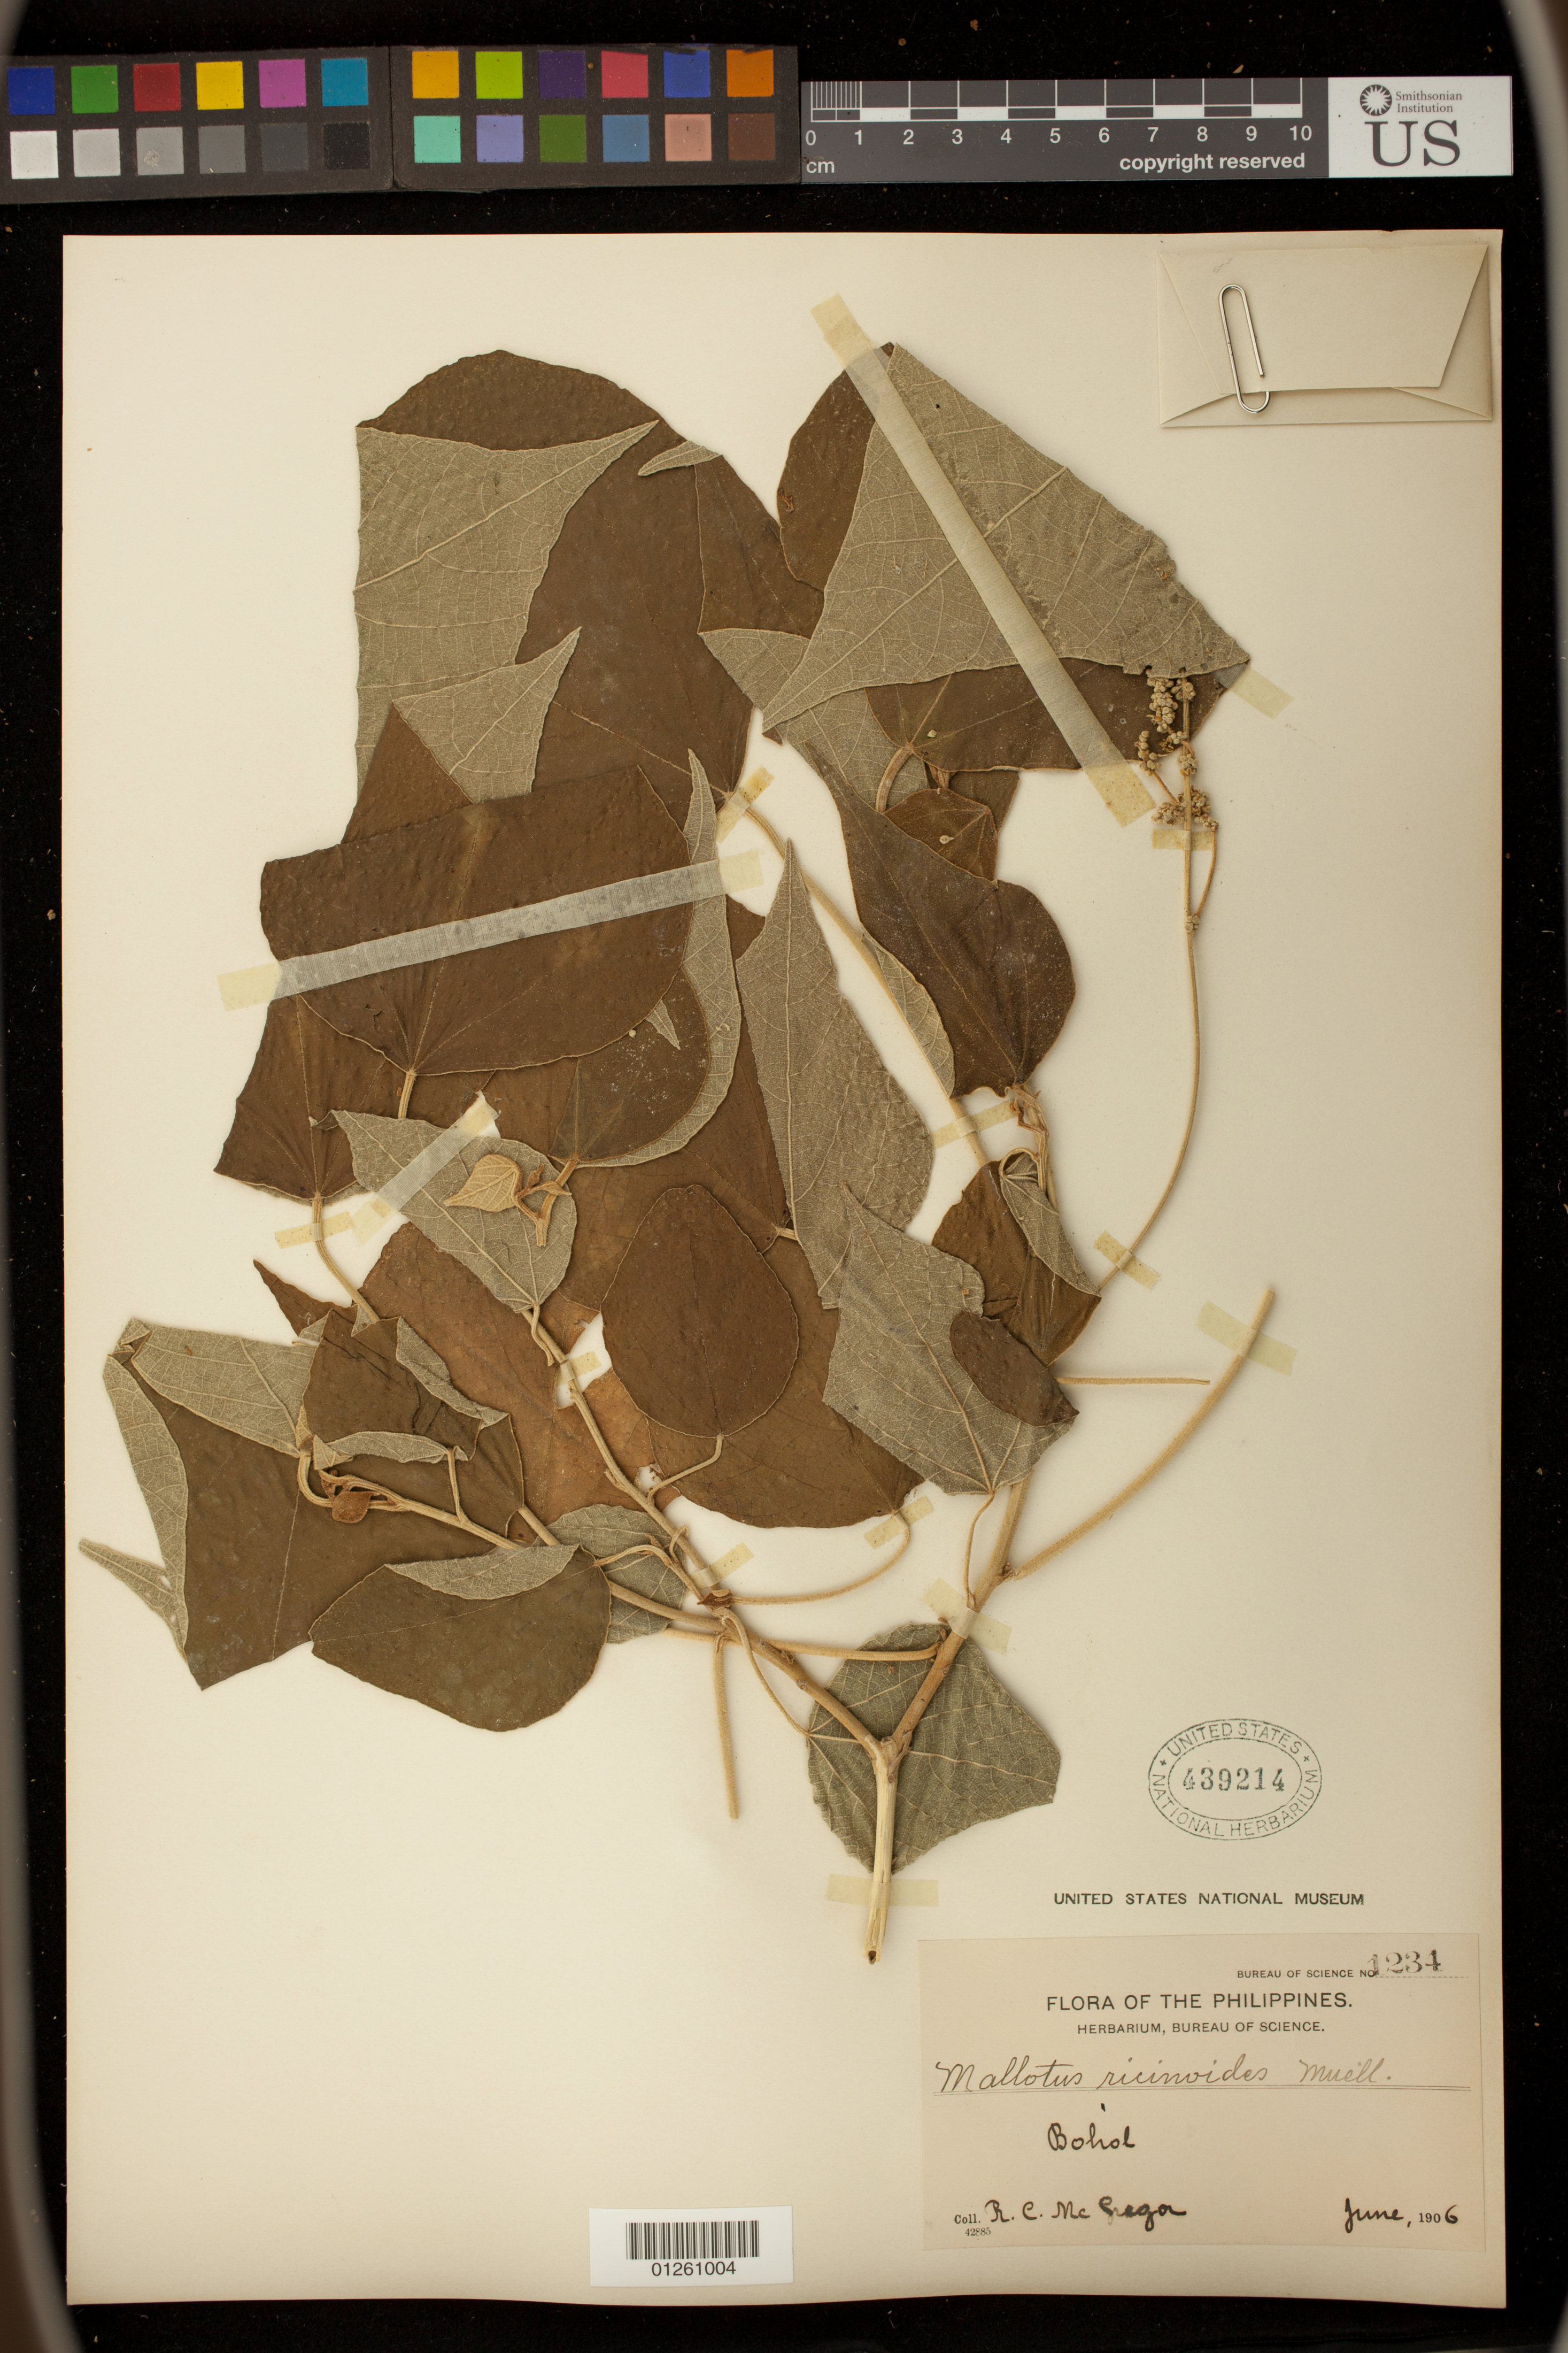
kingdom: Plantae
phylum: Tracheophyta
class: Magnoliopsida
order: Malpighiales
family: Euphorbiaceae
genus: Mallotus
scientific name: Mallotus ricinoides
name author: (Pers.) Müll. Arg.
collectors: R. C. McGregor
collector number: Bur. Sci. 1234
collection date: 1906-06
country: Philippines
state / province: Central Visayas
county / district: Bohol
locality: Bohol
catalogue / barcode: US 439214